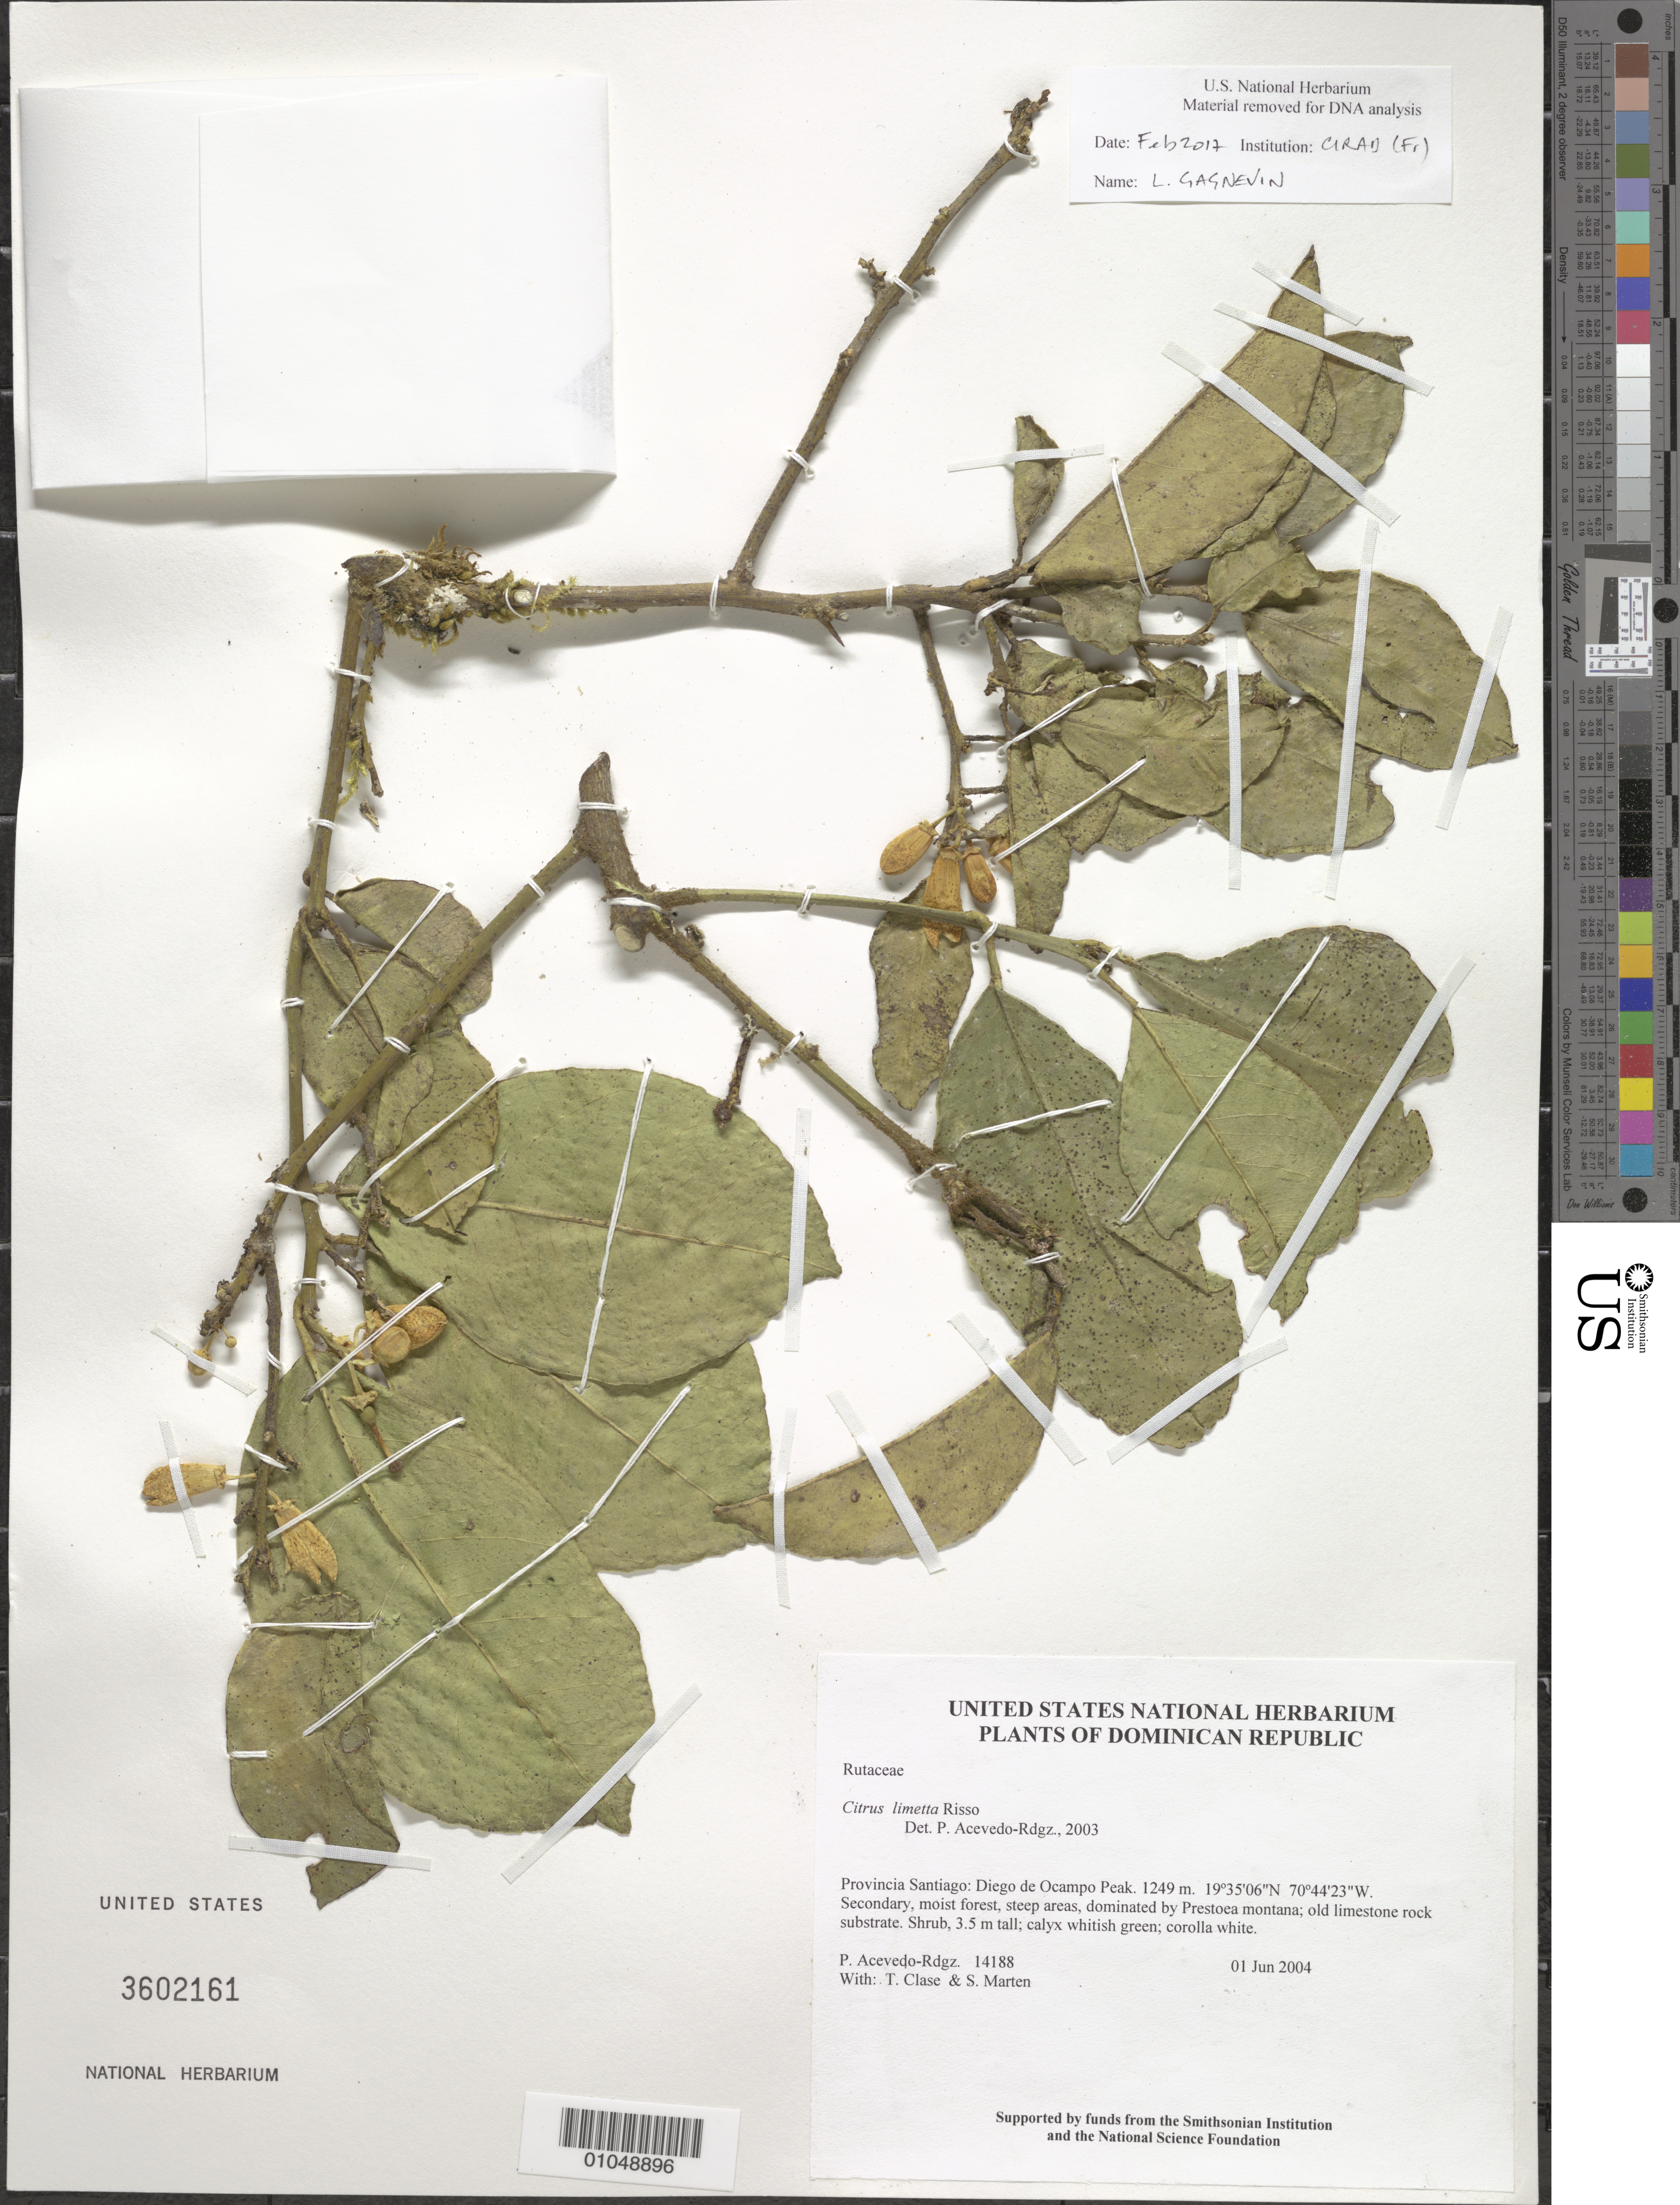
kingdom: Plantae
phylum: Tracheophyta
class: Magnoliopsida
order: Sapindales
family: Rutaceae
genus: Citrus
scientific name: Citrus limetta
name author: Risso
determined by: Acevedo-Rodríguez, P., (BOT), Smithsonian Institution - National Museum of Natural History (UNITED STATES)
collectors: P. Acevedo-Rodr., T. Clase & S. Marten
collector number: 14188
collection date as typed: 01 Jun 2004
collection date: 2004-06-01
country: Dominican Republic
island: Hispaniola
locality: Provincia Santiago: Diego de Ocampo Peak.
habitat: Secondary, moist forest, steep areas, dominated by Prestoea montana; old limestone rock substrate.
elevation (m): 1249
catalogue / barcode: US 3602161